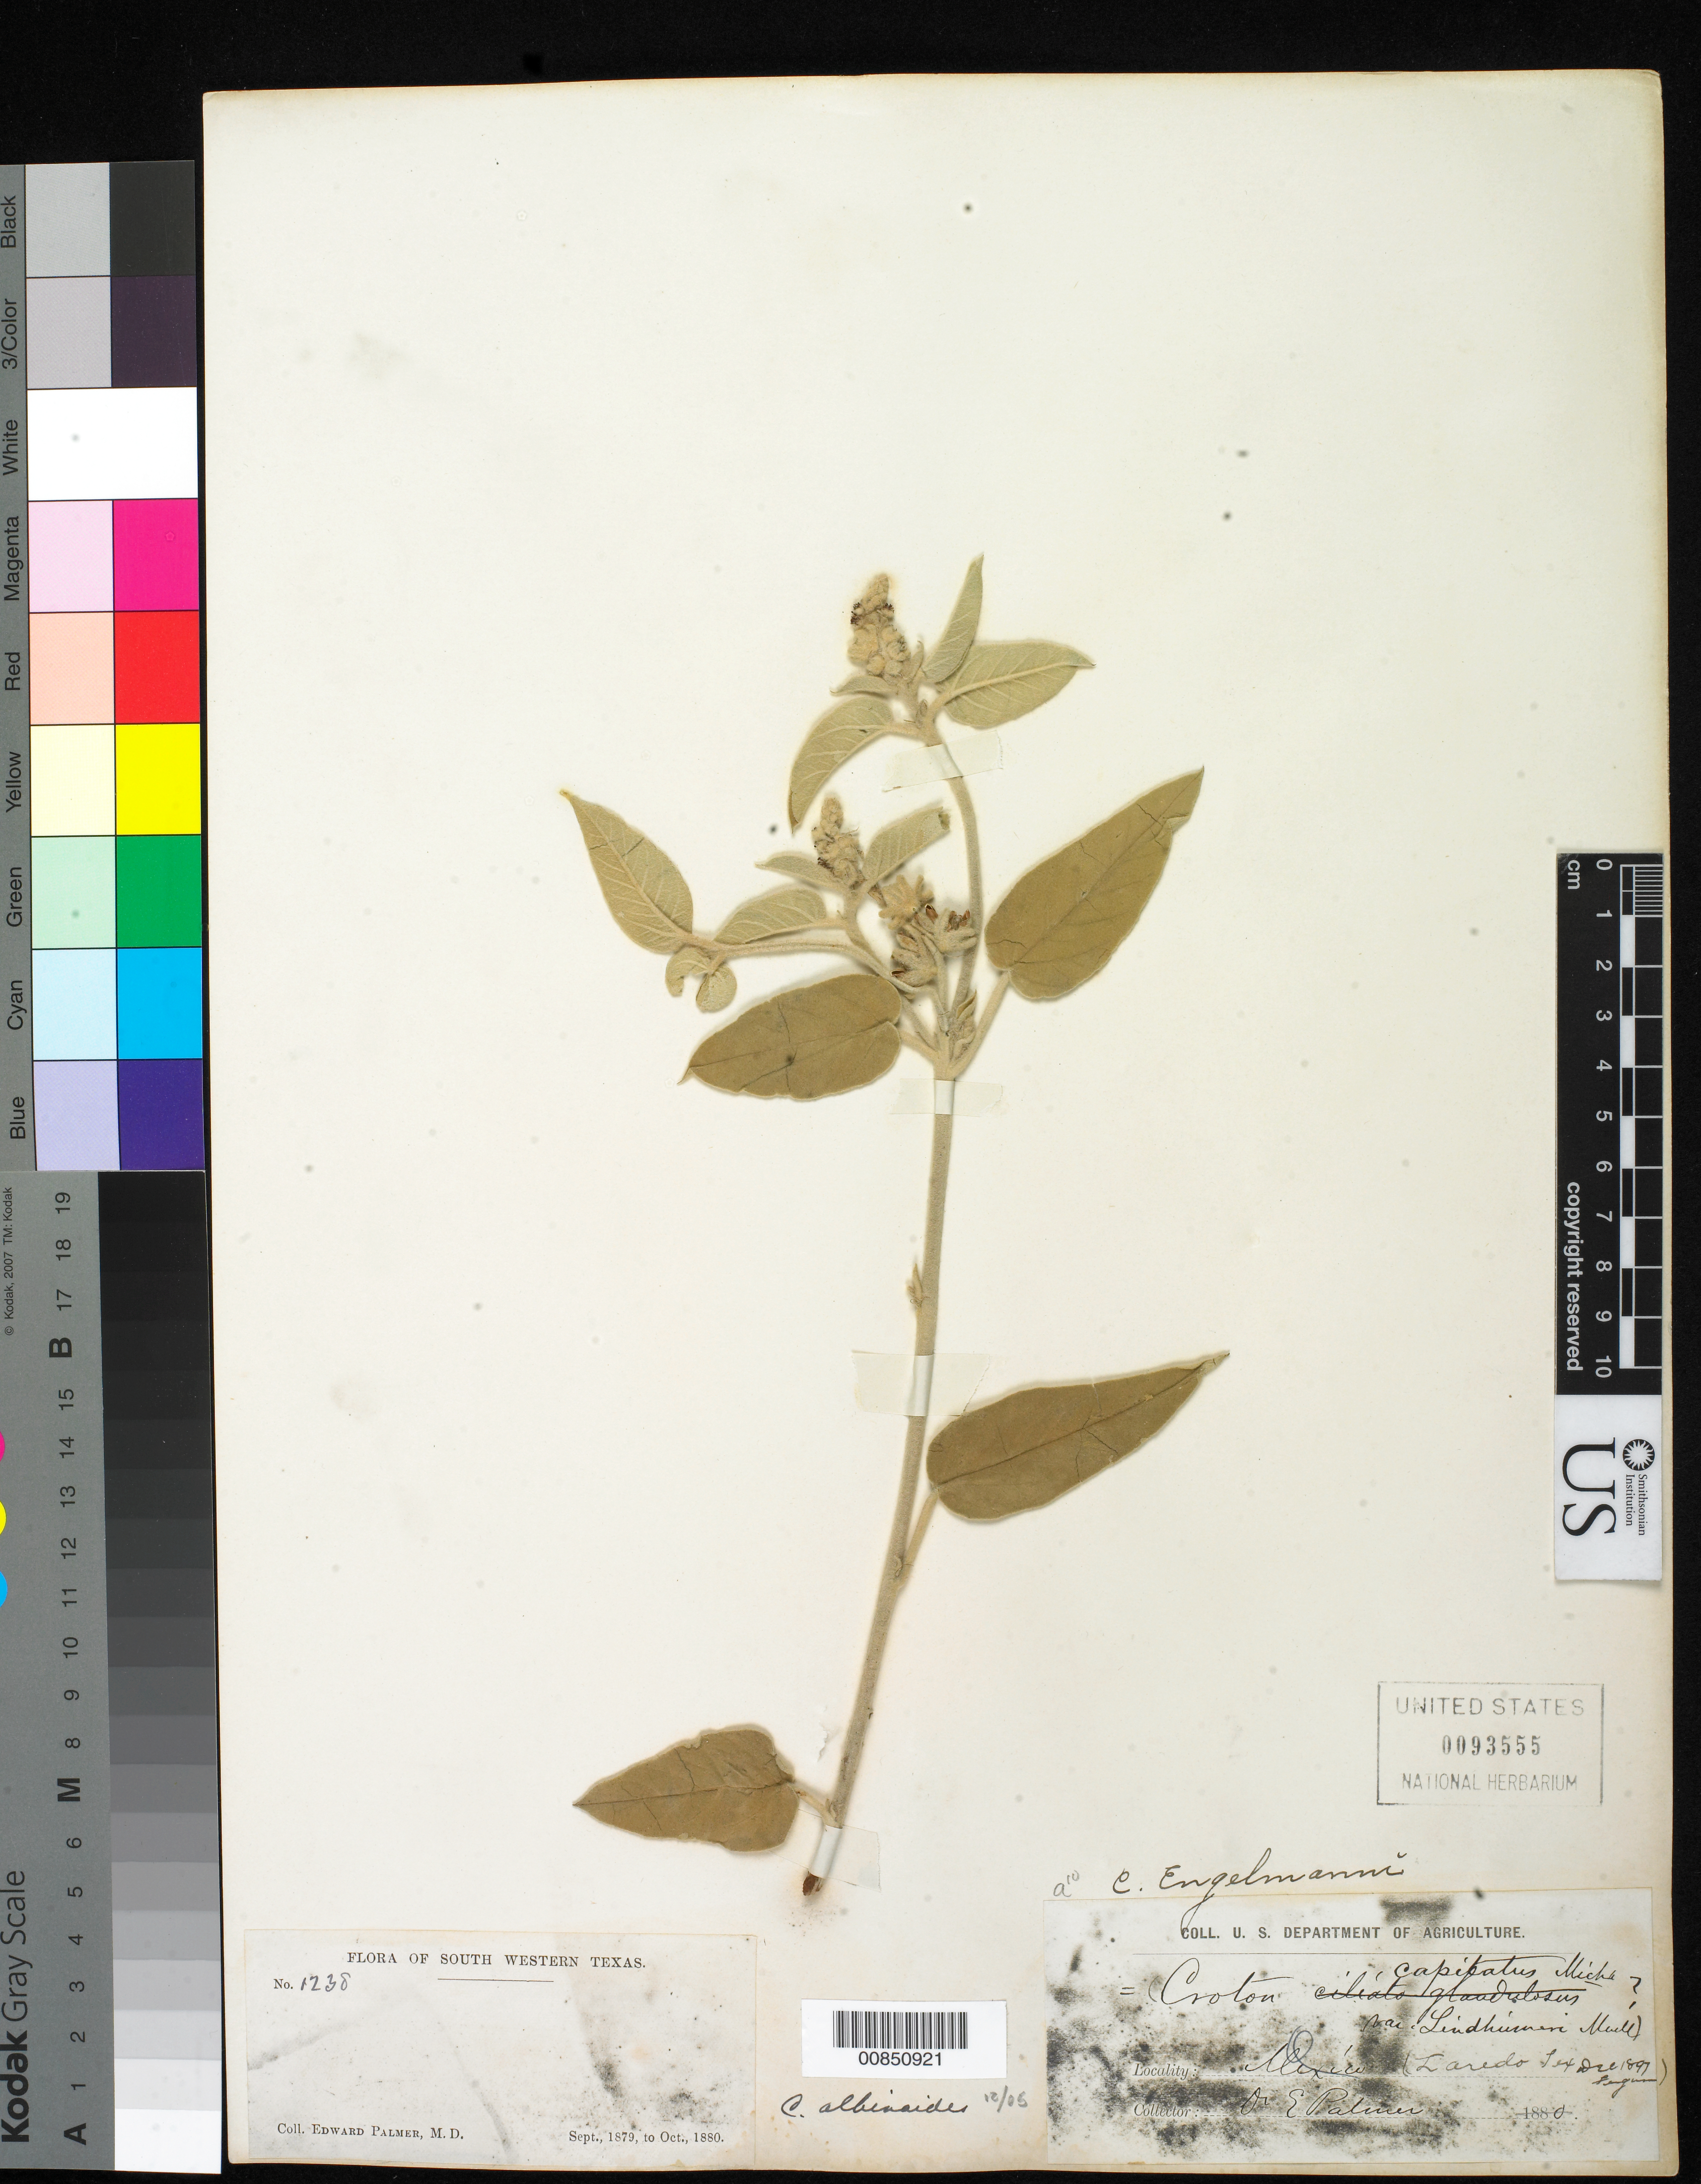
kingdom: Plantae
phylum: Tracheophyta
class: Magnoliopsida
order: Malpighiales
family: Euphorbiaceae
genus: Croton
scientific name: Croton albinoides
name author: (A.M. Ferguson) Croizat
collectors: E. Palmer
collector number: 1238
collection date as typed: Sep 1879 to -- Oct 1880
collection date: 1879-09/1880-10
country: United States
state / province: Texas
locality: Laredo, Texas.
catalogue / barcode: US 93555